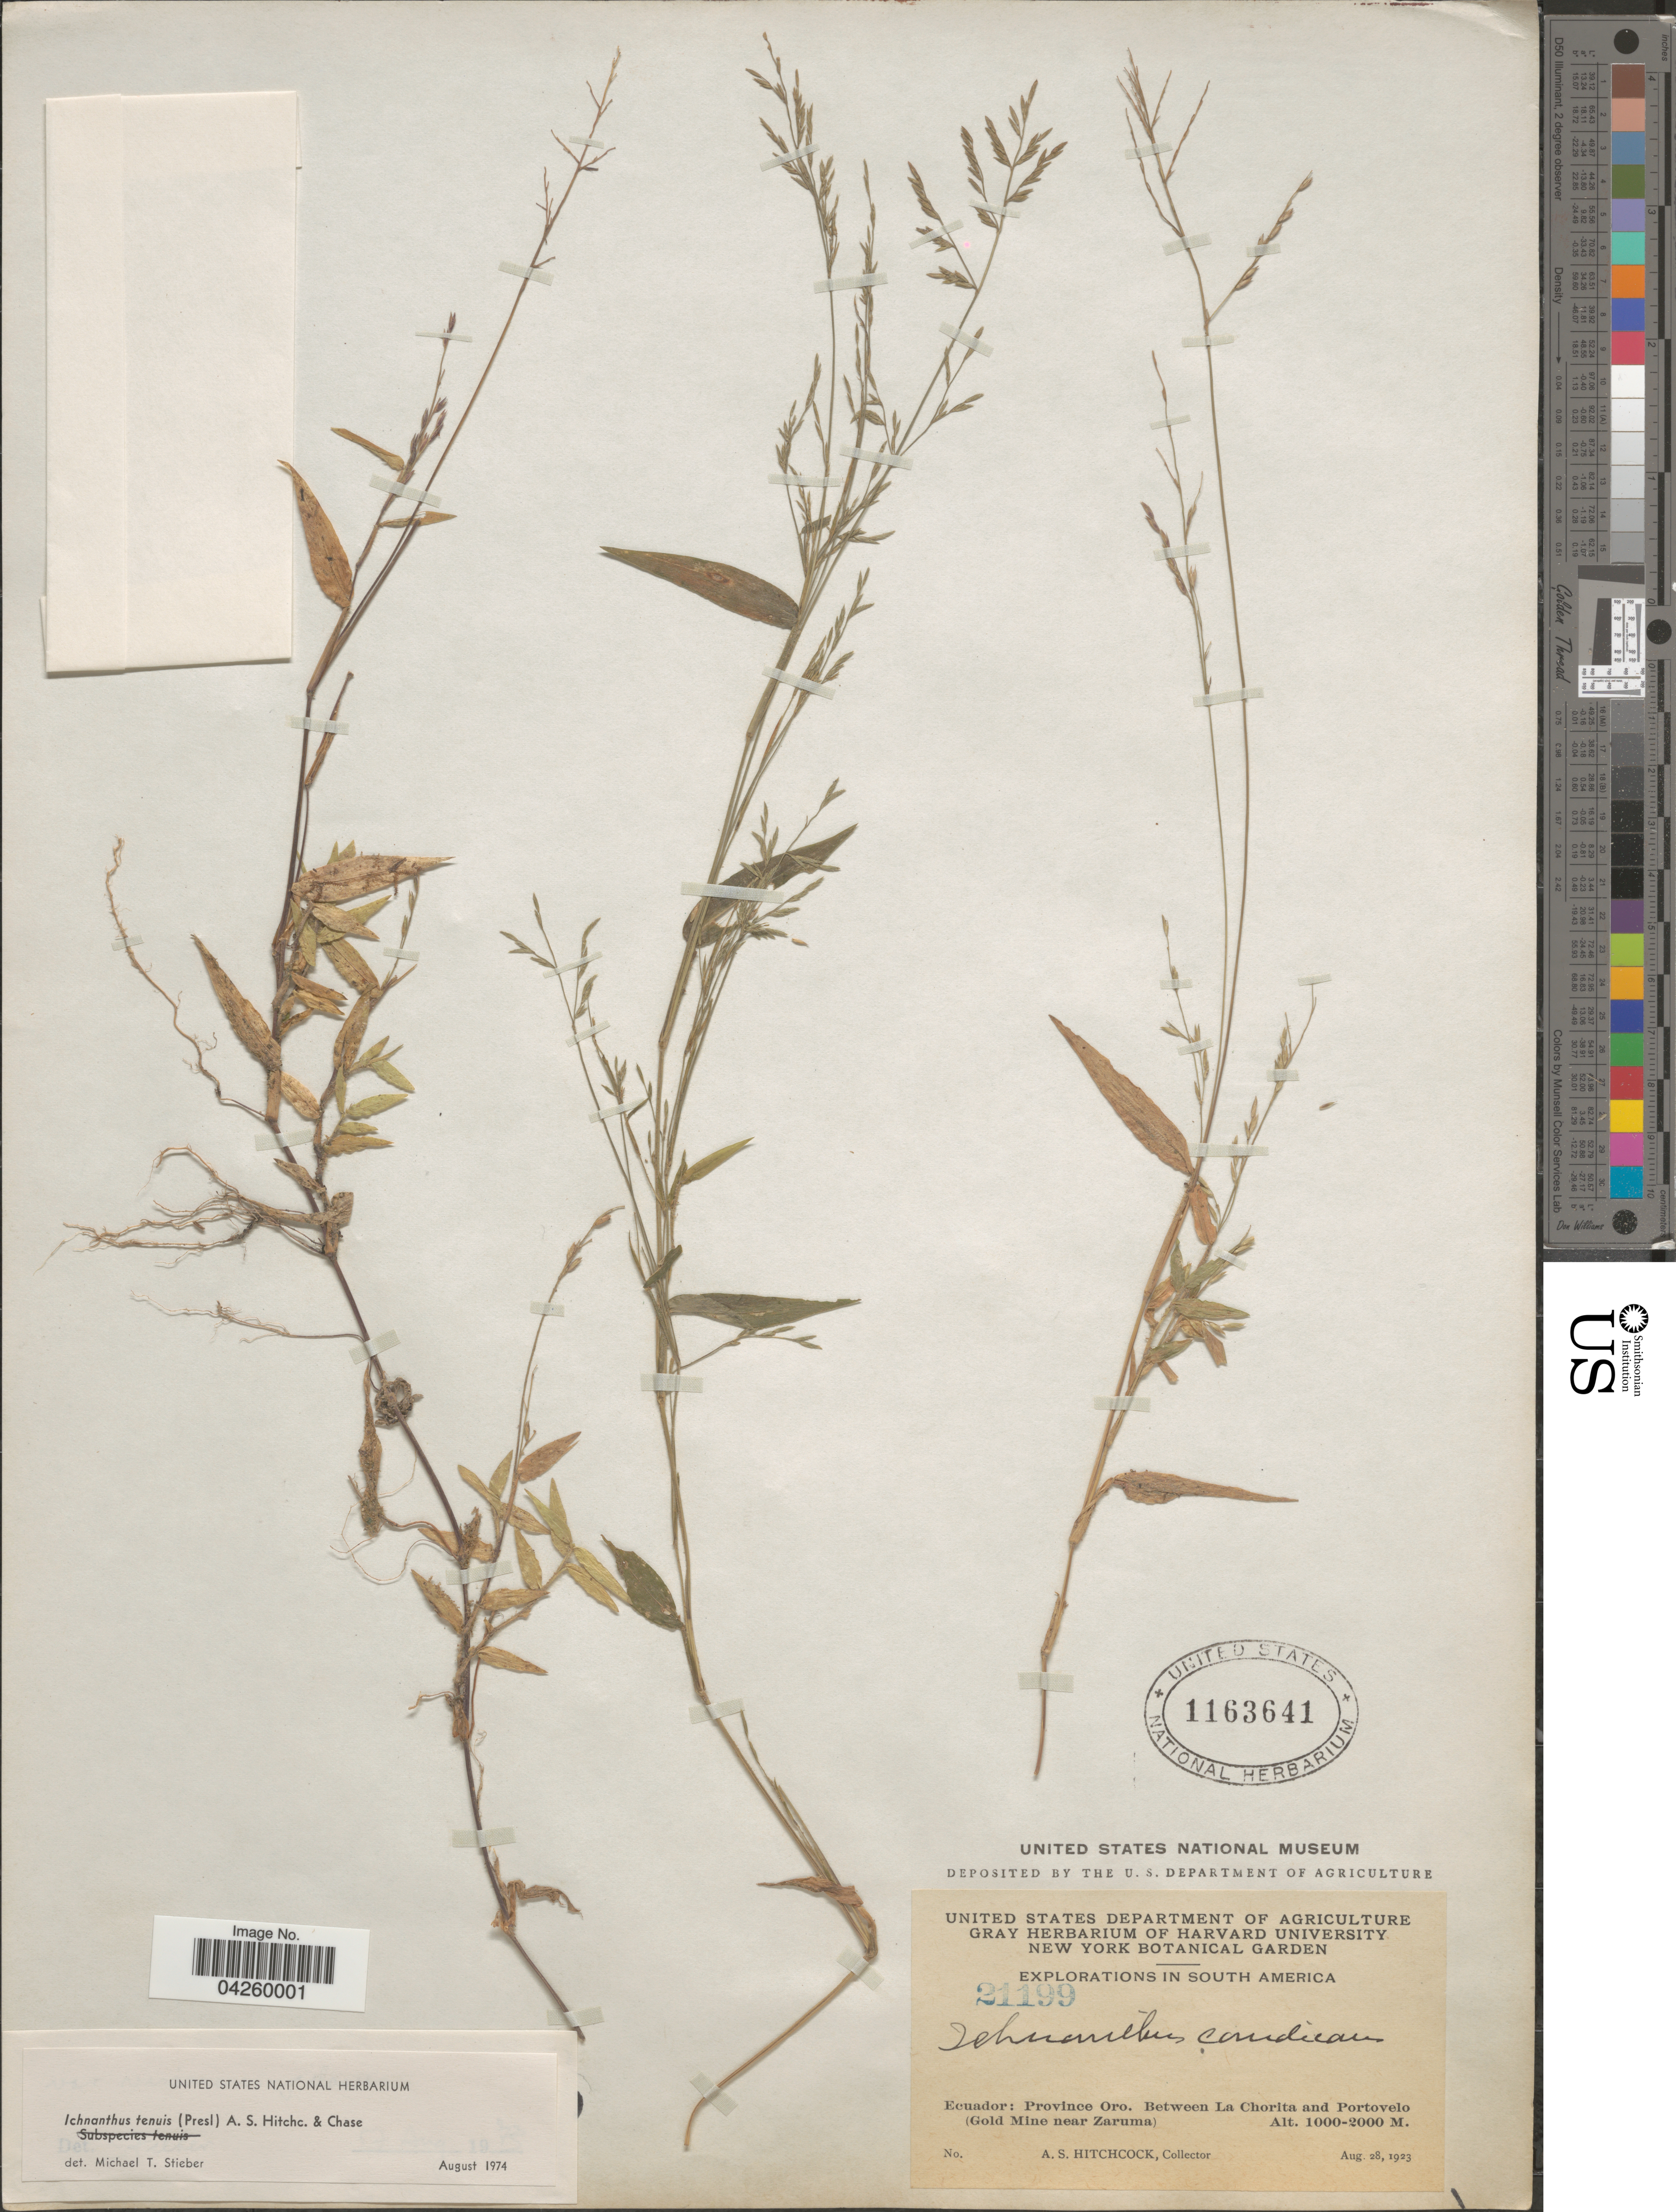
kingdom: Plantae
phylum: Tracheophyta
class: Liliopsida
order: Poales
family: Poaceae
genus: Ichnanthus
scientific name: Ichnanthus tenuis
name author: (J. Presl) Hitchc. & Chase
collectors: A. S. Hitchcock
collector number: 21199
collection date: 1923-08-28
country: Ecuador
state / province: El Oro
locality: Explorations in South America. Province Oro. Between La Chorita and Portovelo (Gold Mine near Zaruma).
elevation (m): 1000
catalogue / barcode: US 1163641